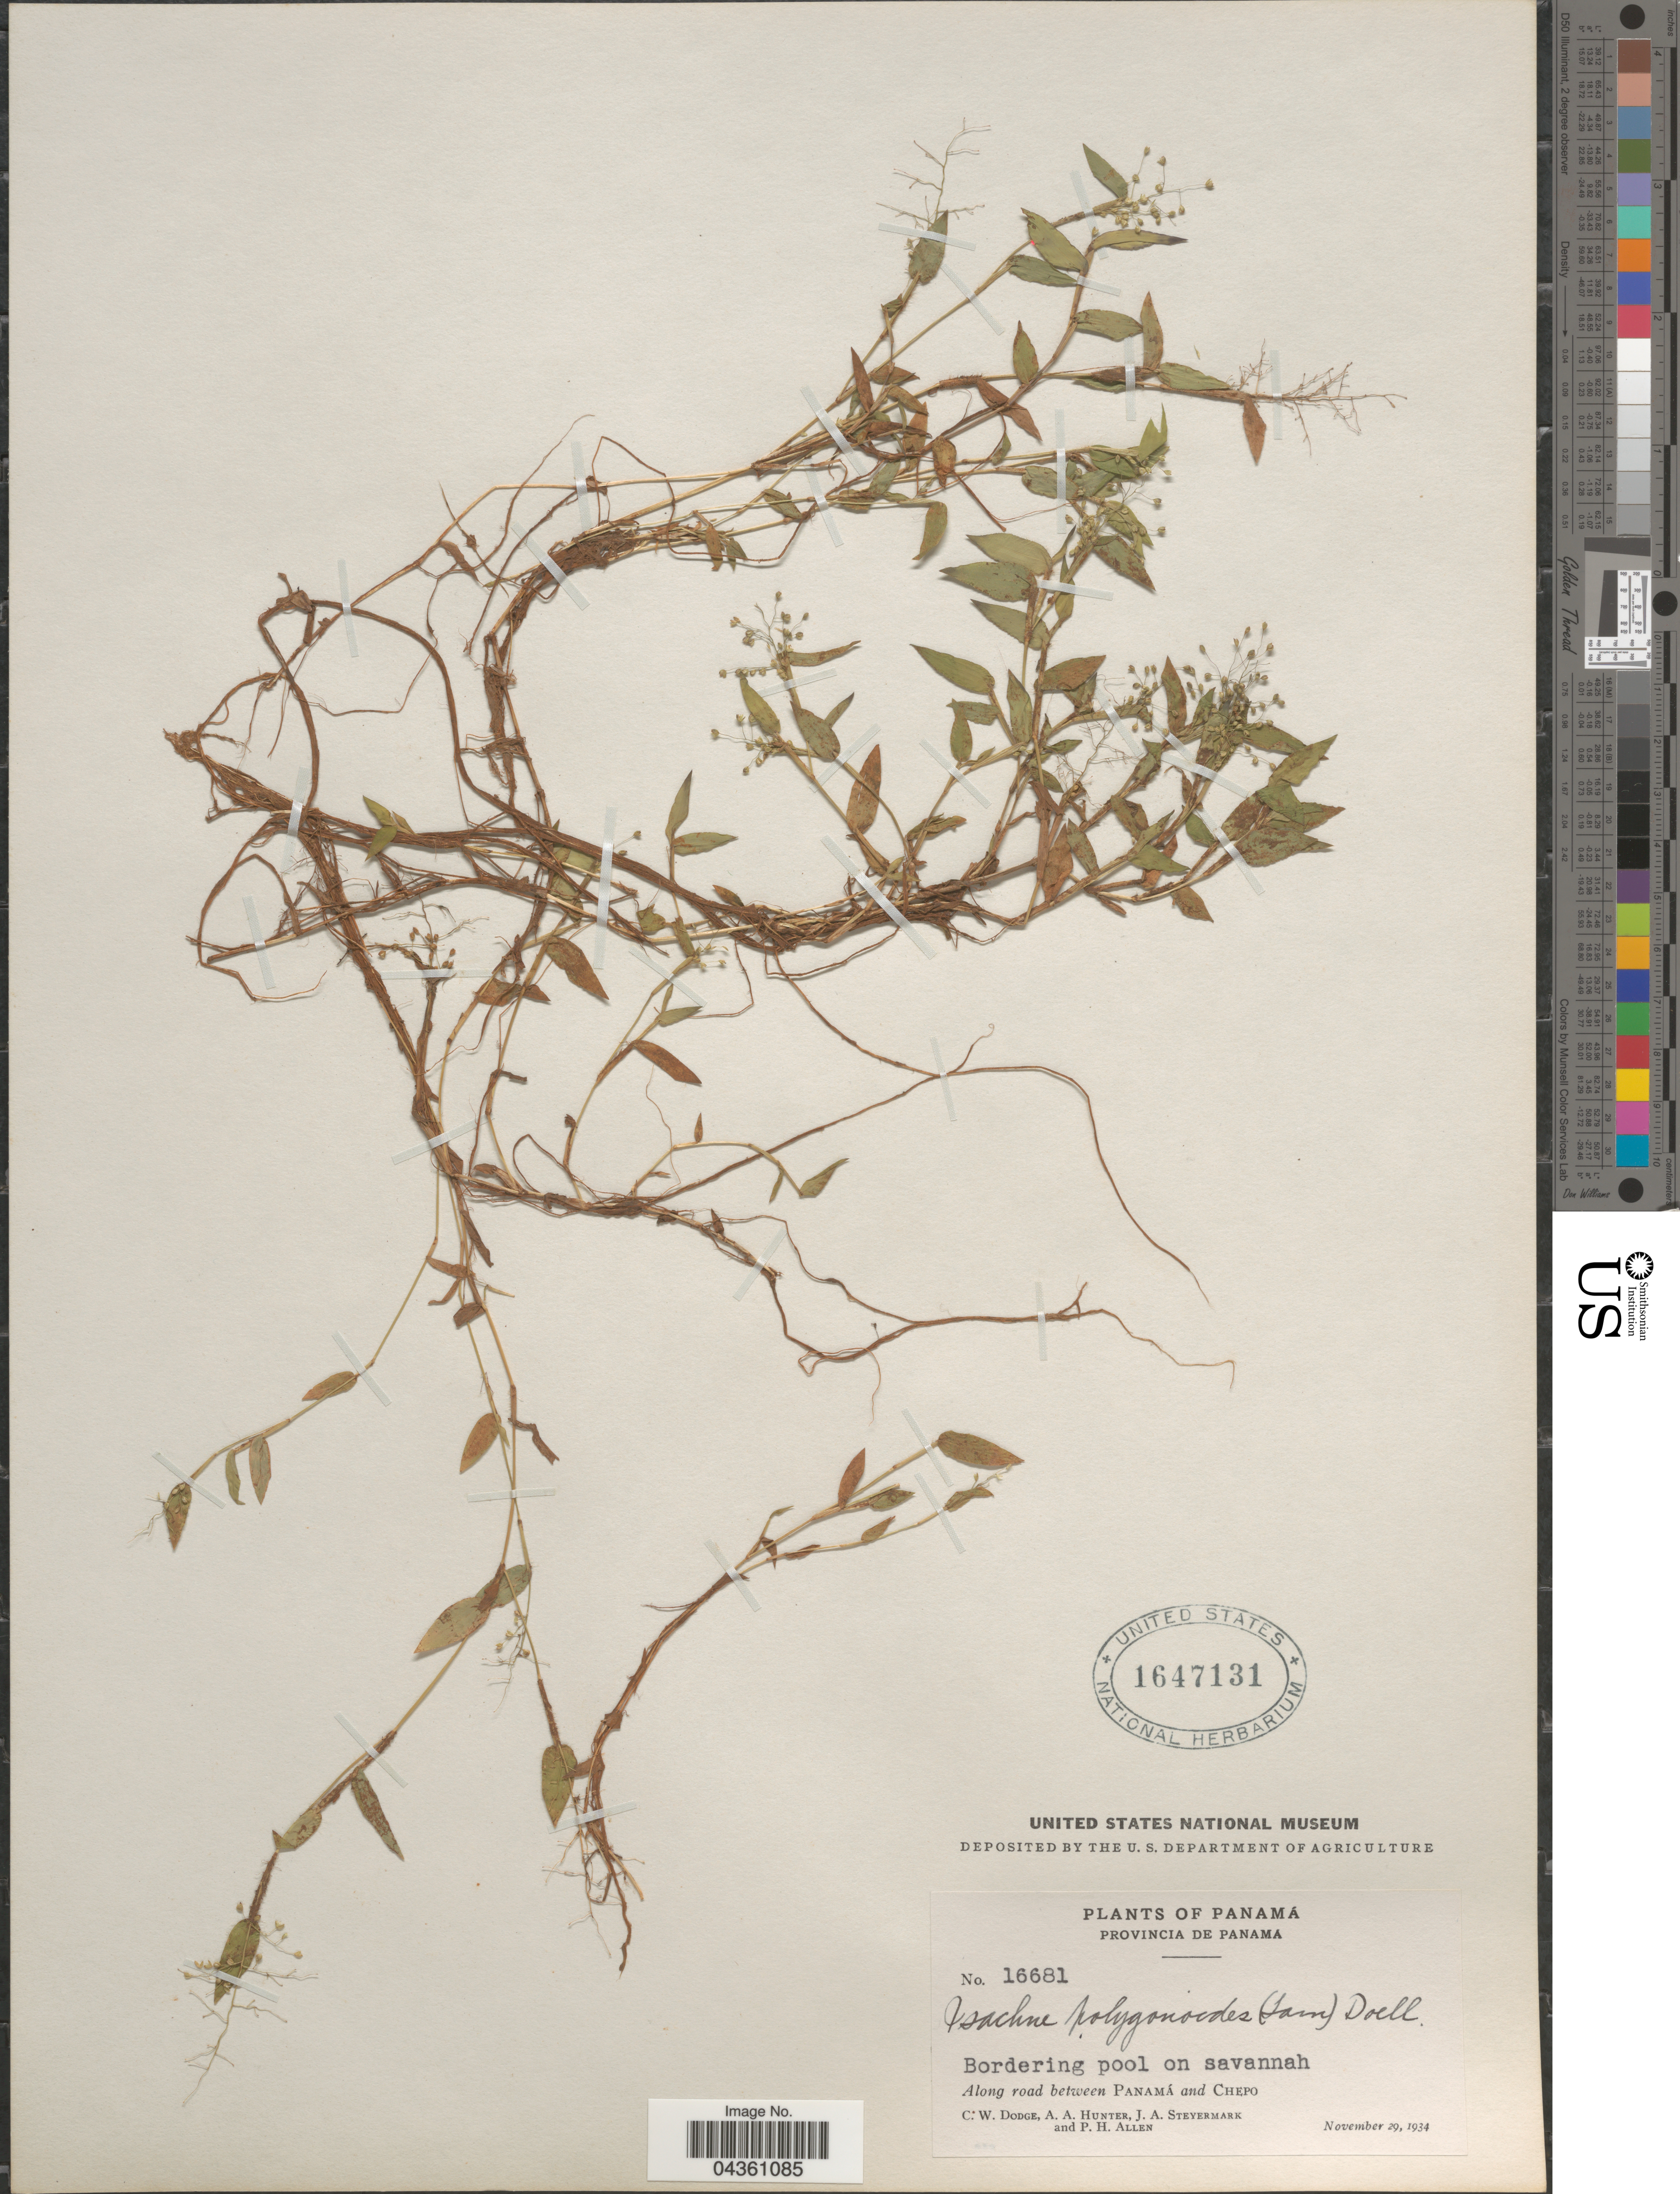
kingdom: Plantae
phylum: Tracheophyta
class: Liliopsida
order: Poales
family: Poaceae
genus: Isachne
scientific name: Isachne polygonoides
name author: (Lam.) Döll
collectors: C. Dodge, A. Hunter, J. Steyermark & P. H. Allen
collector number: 16681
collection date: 1934-11-29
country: Panama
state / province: Panamá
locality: Along road between Panamá and Chepo.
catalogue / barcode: US 1647131